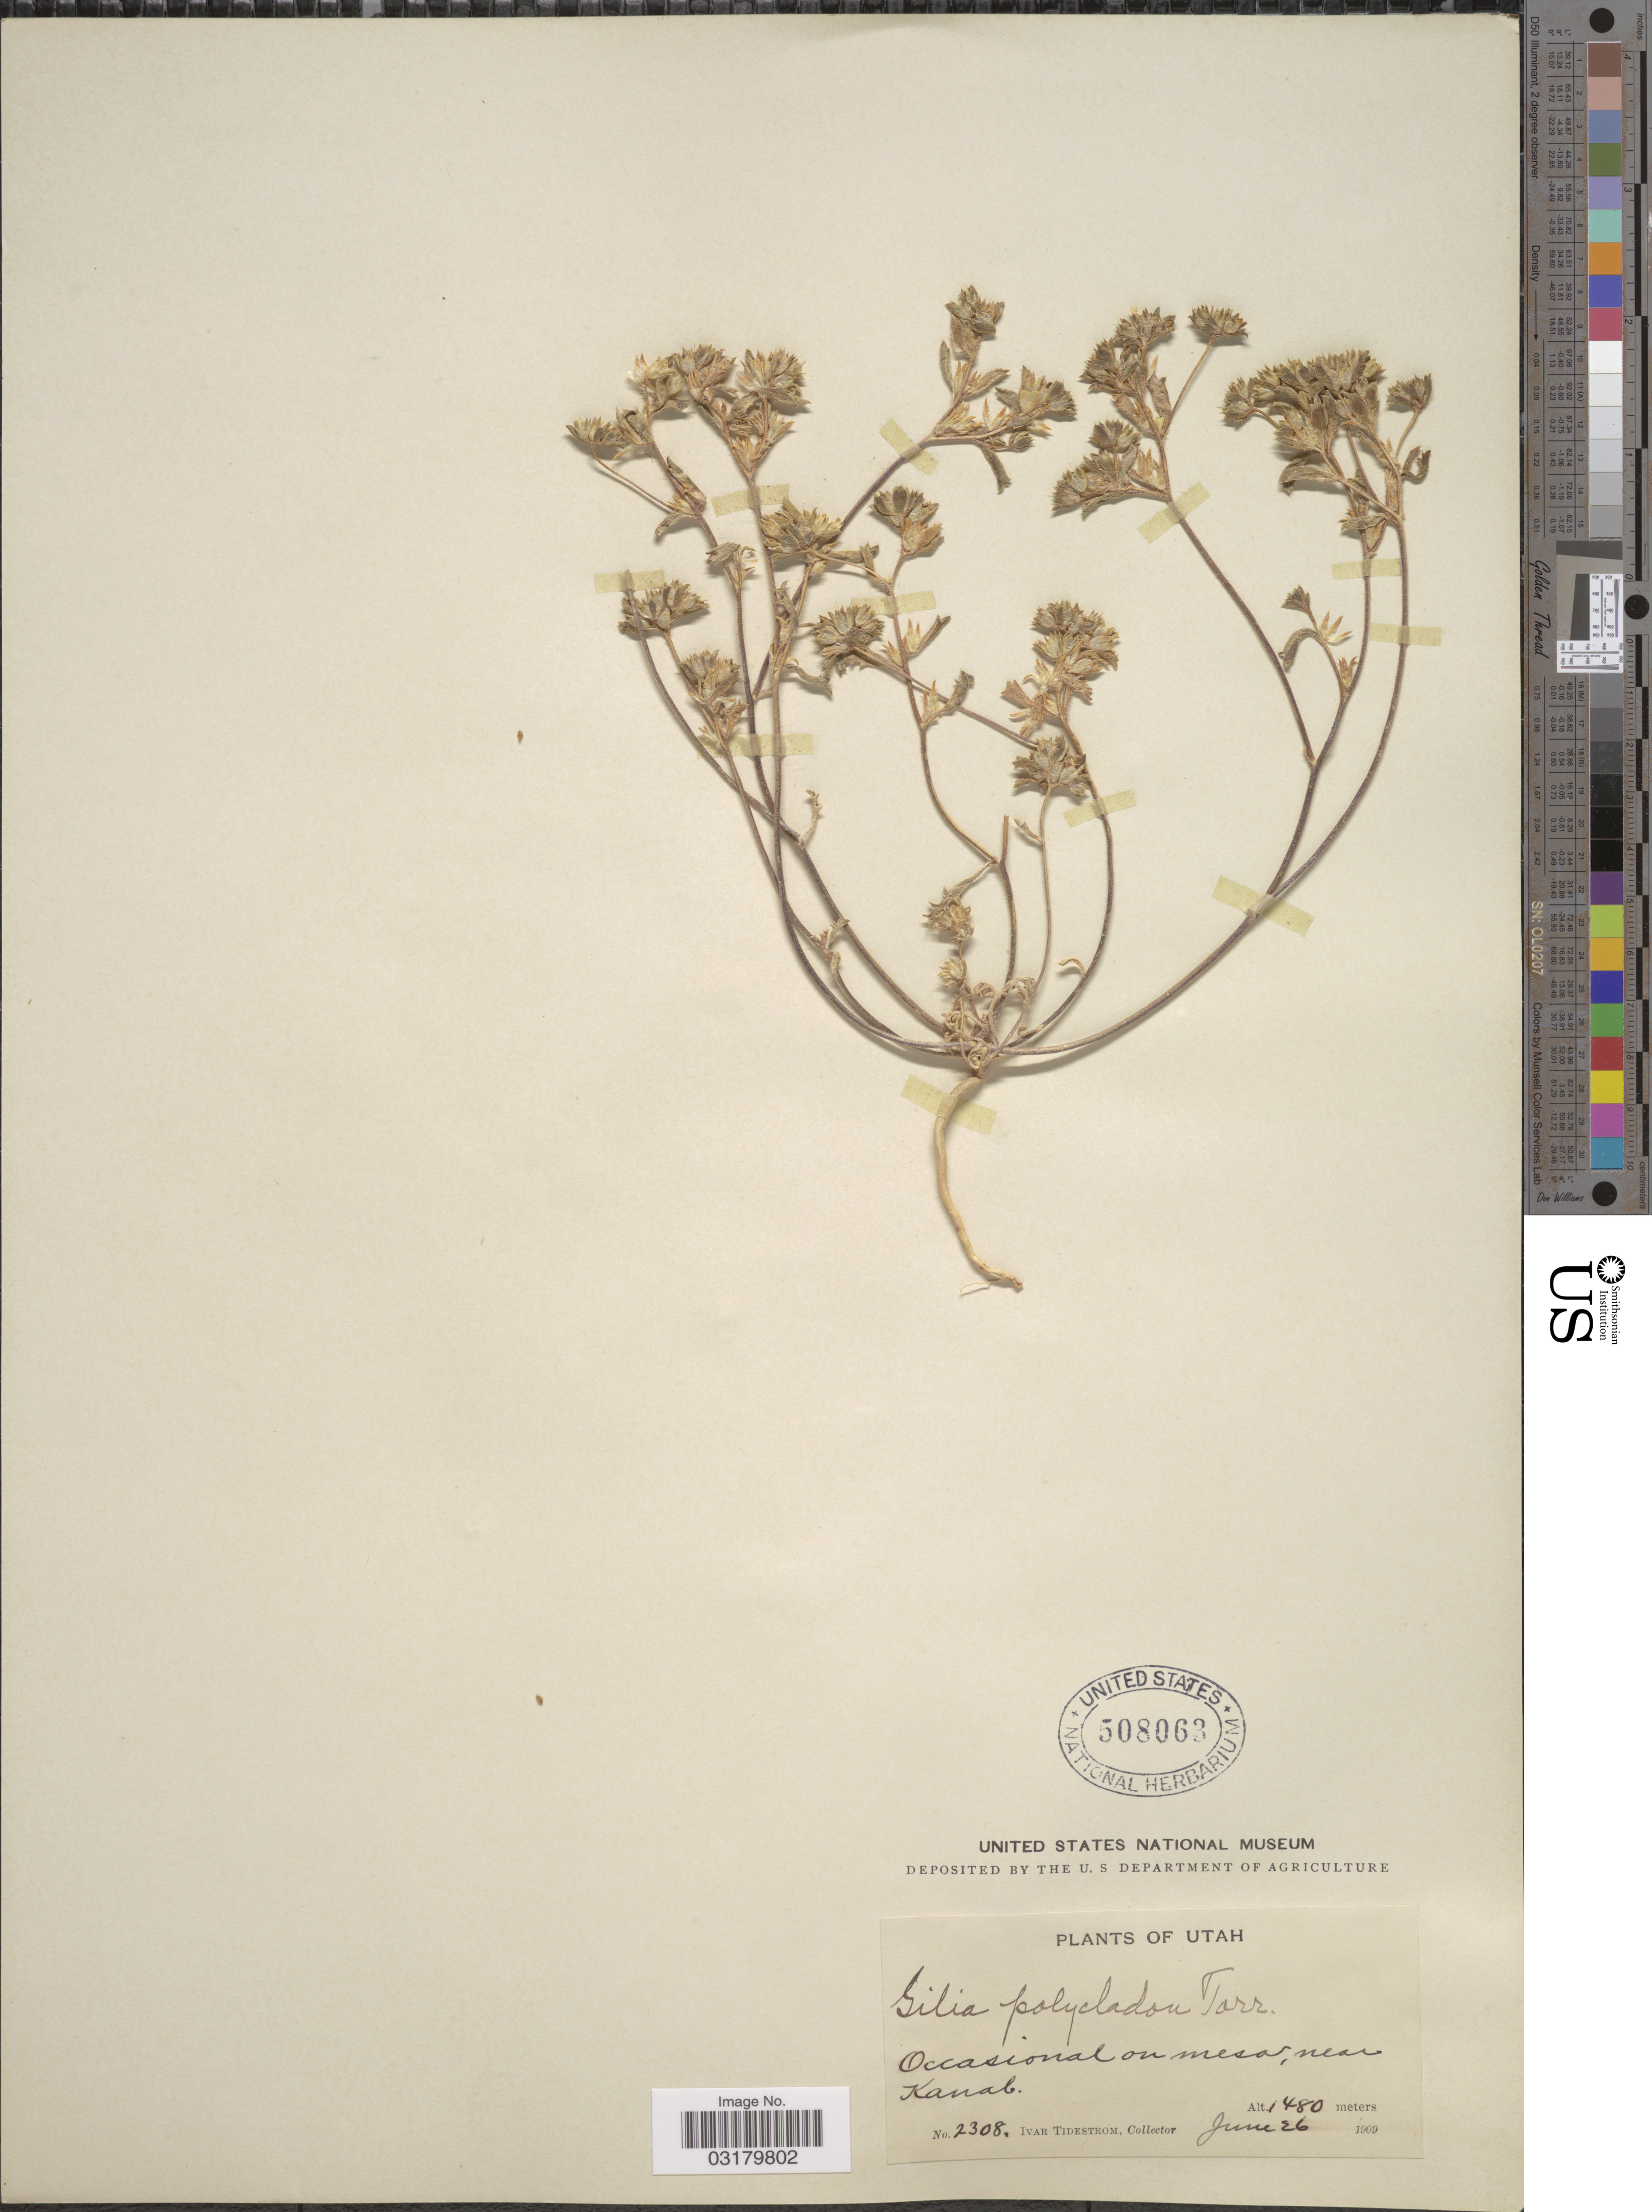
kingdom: Plantae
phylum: Tracheophyta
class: Magnoliopsida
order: Ericales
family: Polemoniaceae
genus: Ipomopsis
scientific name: Ipomopsis polycladon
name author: (Torr.) V.E. Grant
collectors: I. F. Tidestrom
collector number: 2308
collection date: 1909-06-26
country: United States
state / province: Utah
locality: Occasional on mesa, near Kanab.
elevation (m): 1480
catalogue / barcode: US 508063